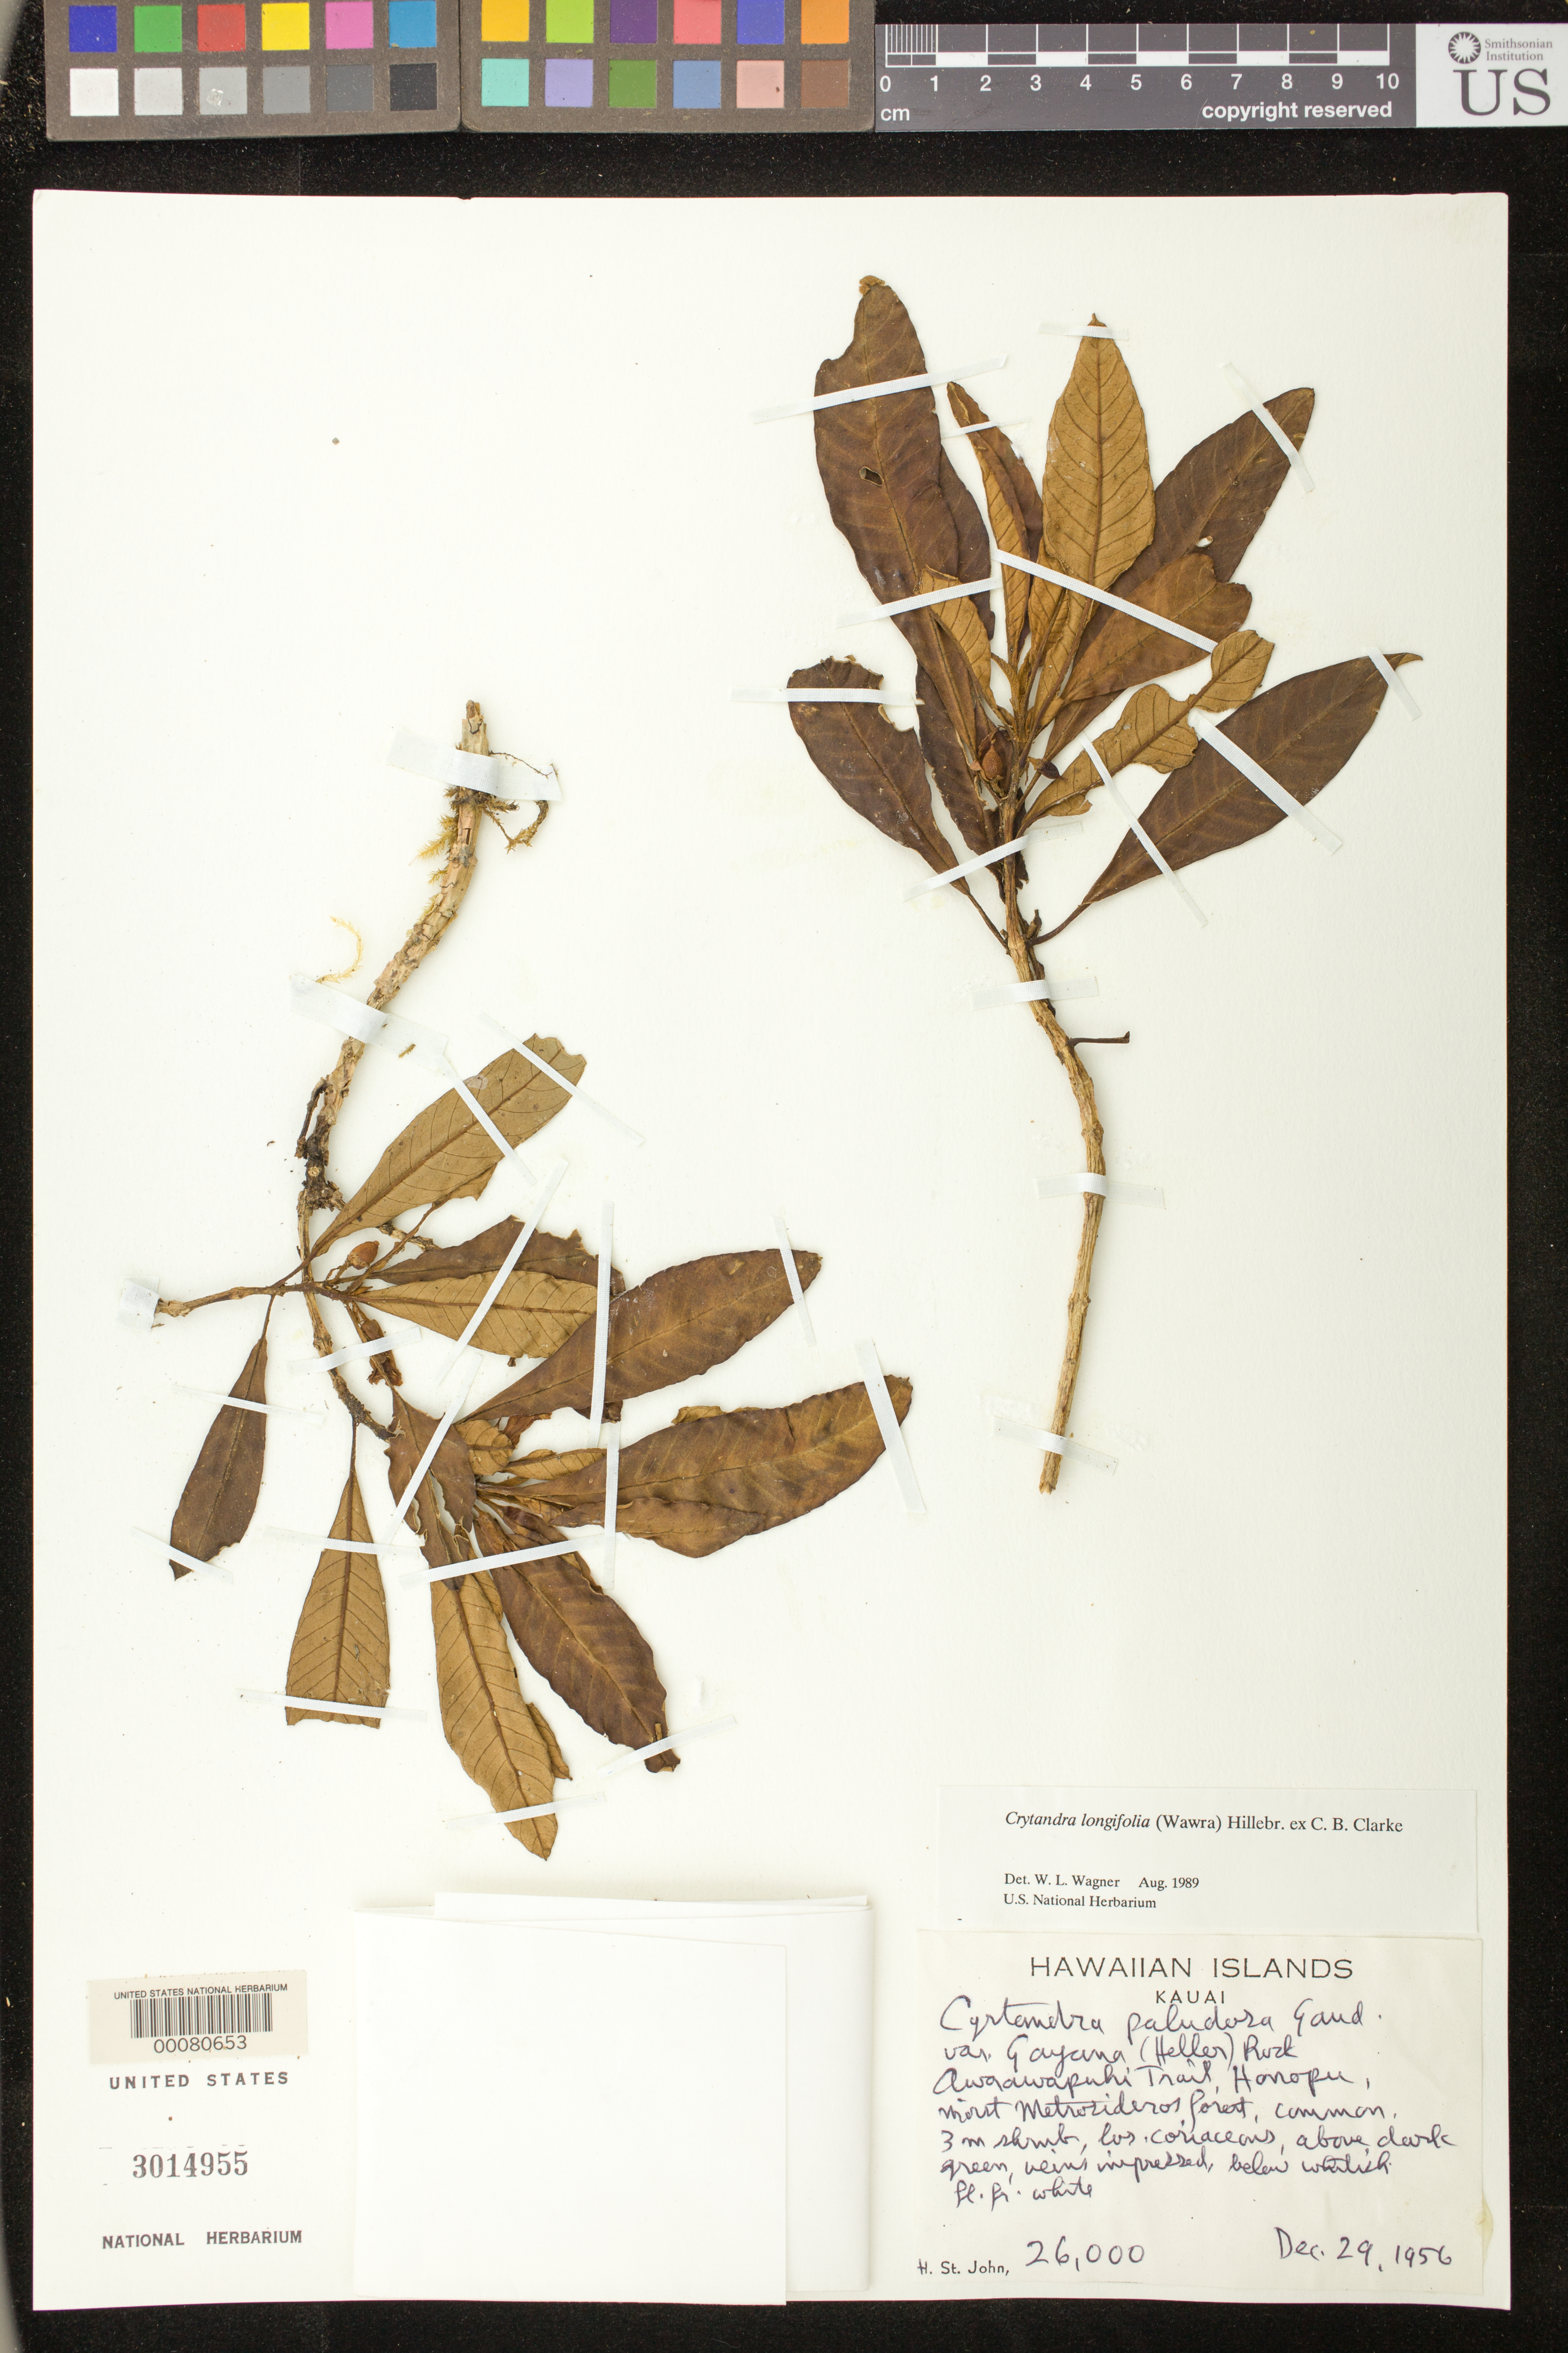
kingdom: Plantae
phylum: Tracheophyta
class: Magnoliopsida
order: Lamiales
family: Gesneriaceae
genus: Cyrtandra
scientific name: Cyrtandra longifolia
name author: (Wawra) Hillebr. ex C.B. Clarke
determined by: Wagner, W. L., (BOT), Smithsonian Institution - National Museum of Natural History (UNITED STATES)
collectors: H. St. John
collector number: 26000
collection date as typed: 29 Dec 1956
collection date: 1956-12-29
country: United States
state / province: Hawaii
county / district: Kauai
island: Kaua'i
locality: Awaawapuhi trail, Honopu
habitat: Moist metrosideros forest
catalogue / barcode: US 3014955